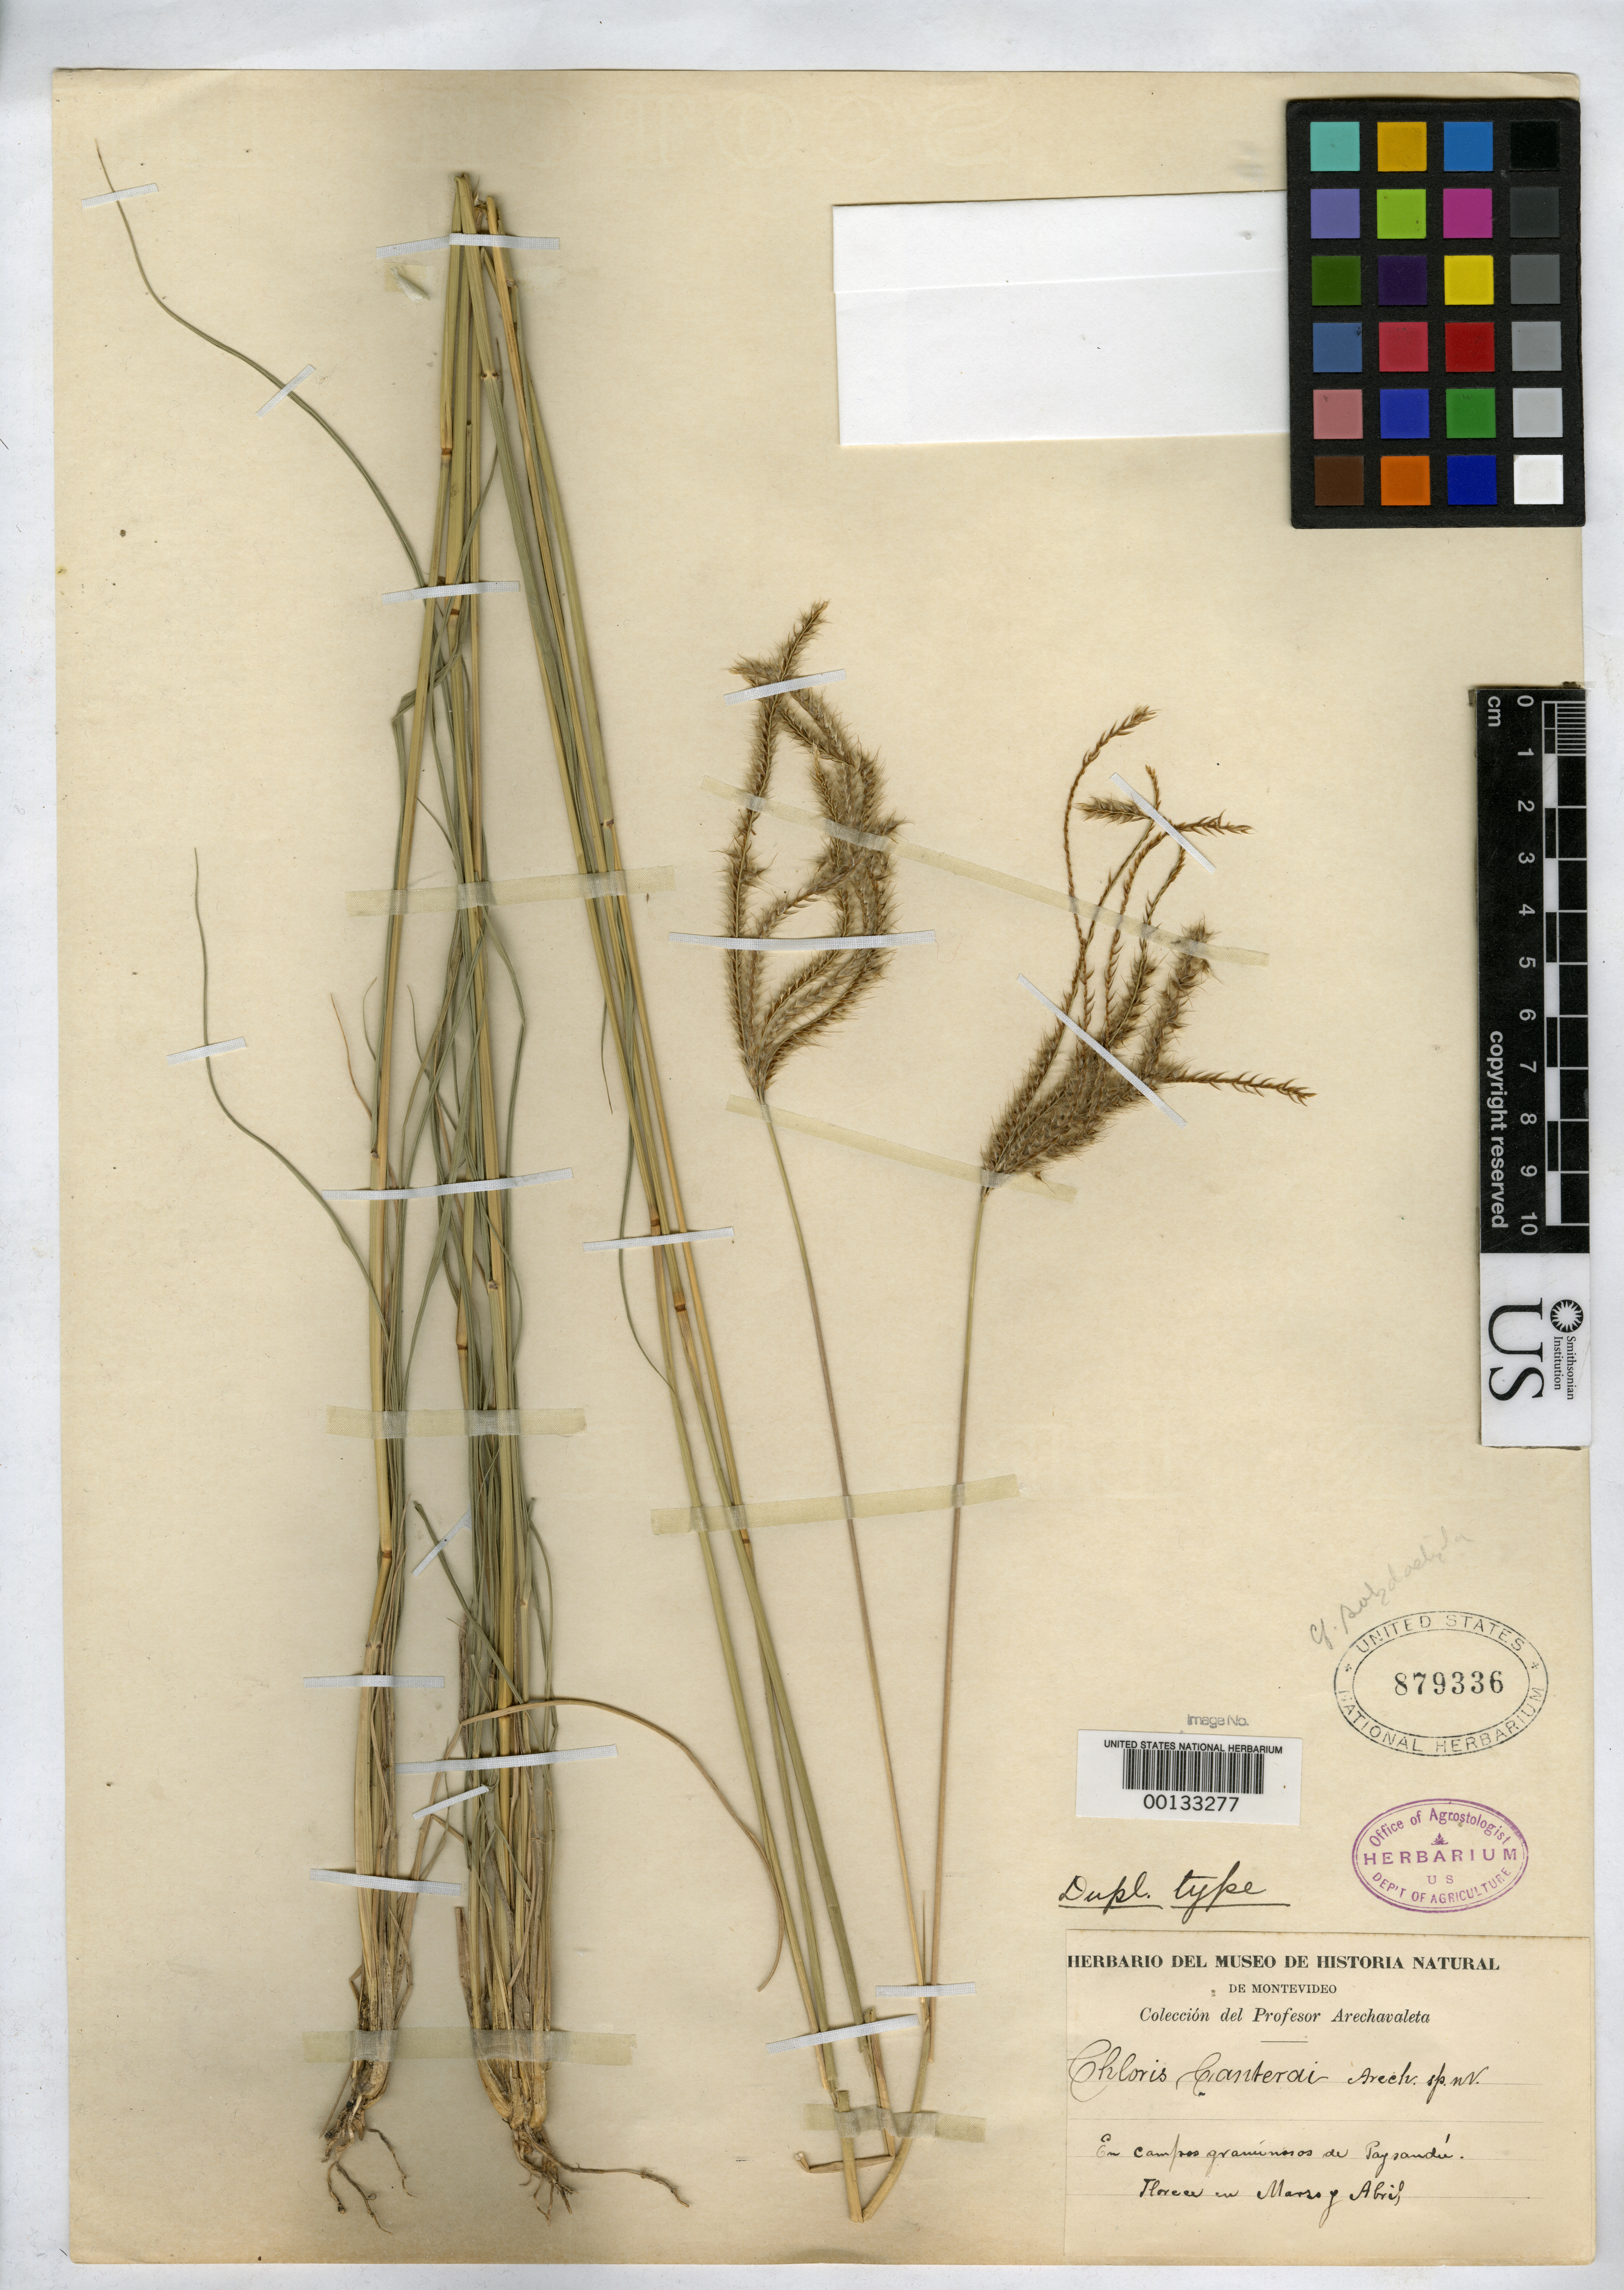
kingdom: Plantae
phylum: Tracheophyta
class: Liliopsida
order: Poales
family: Poaceae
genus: Chloris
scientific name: Chloris canterai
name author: Arechav.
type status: Isotype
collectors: J. Arechavaleta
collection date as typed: Mar ---- and -- Apr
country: Uruguay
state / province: Montevideo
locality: Montevideo, Paysandu.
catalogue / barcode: US 879336